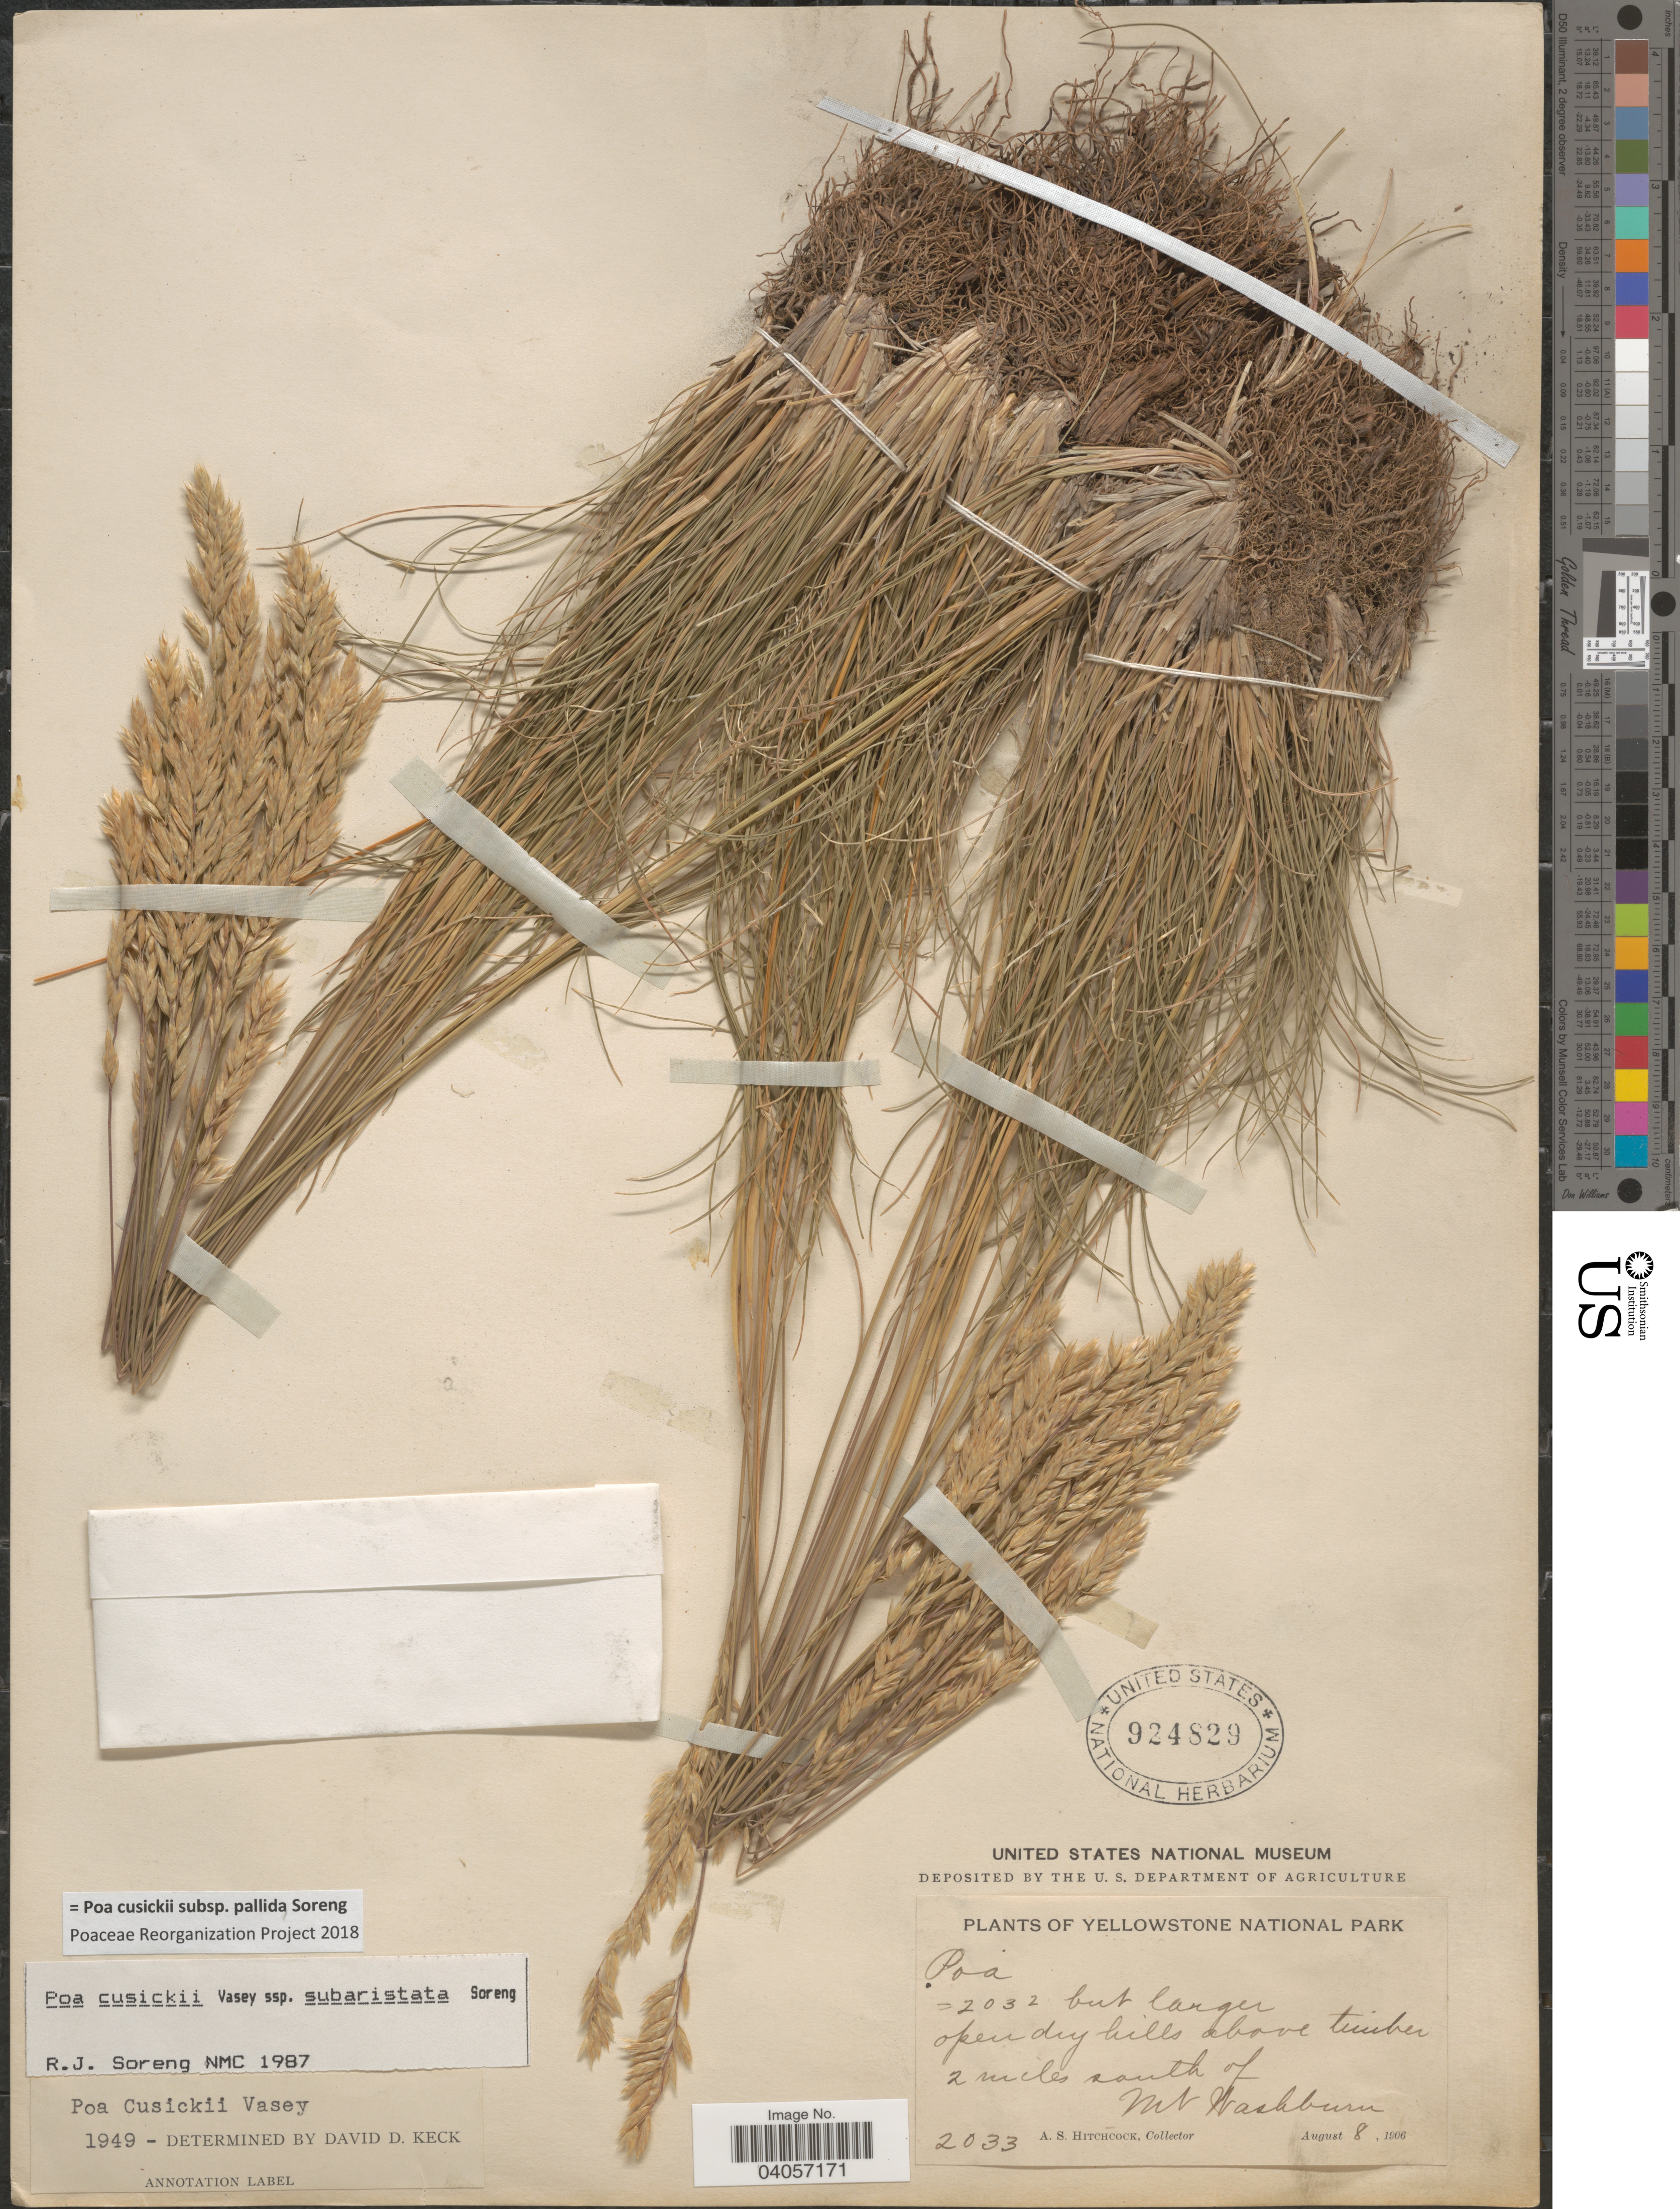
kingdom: Plantae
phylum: Tracheophyta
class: Liliopsida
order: Poales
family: Poaceae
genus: Poa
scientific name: Poa cusickii subsp. pallida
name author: Soreng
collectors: A. S. Hitchcock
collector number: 2033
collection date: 1906-08-08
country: United States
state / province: Wyoming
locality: Yellowstone National Park. Above timber, 2 miles south of Mt. Washburn.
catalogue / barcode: US 924829